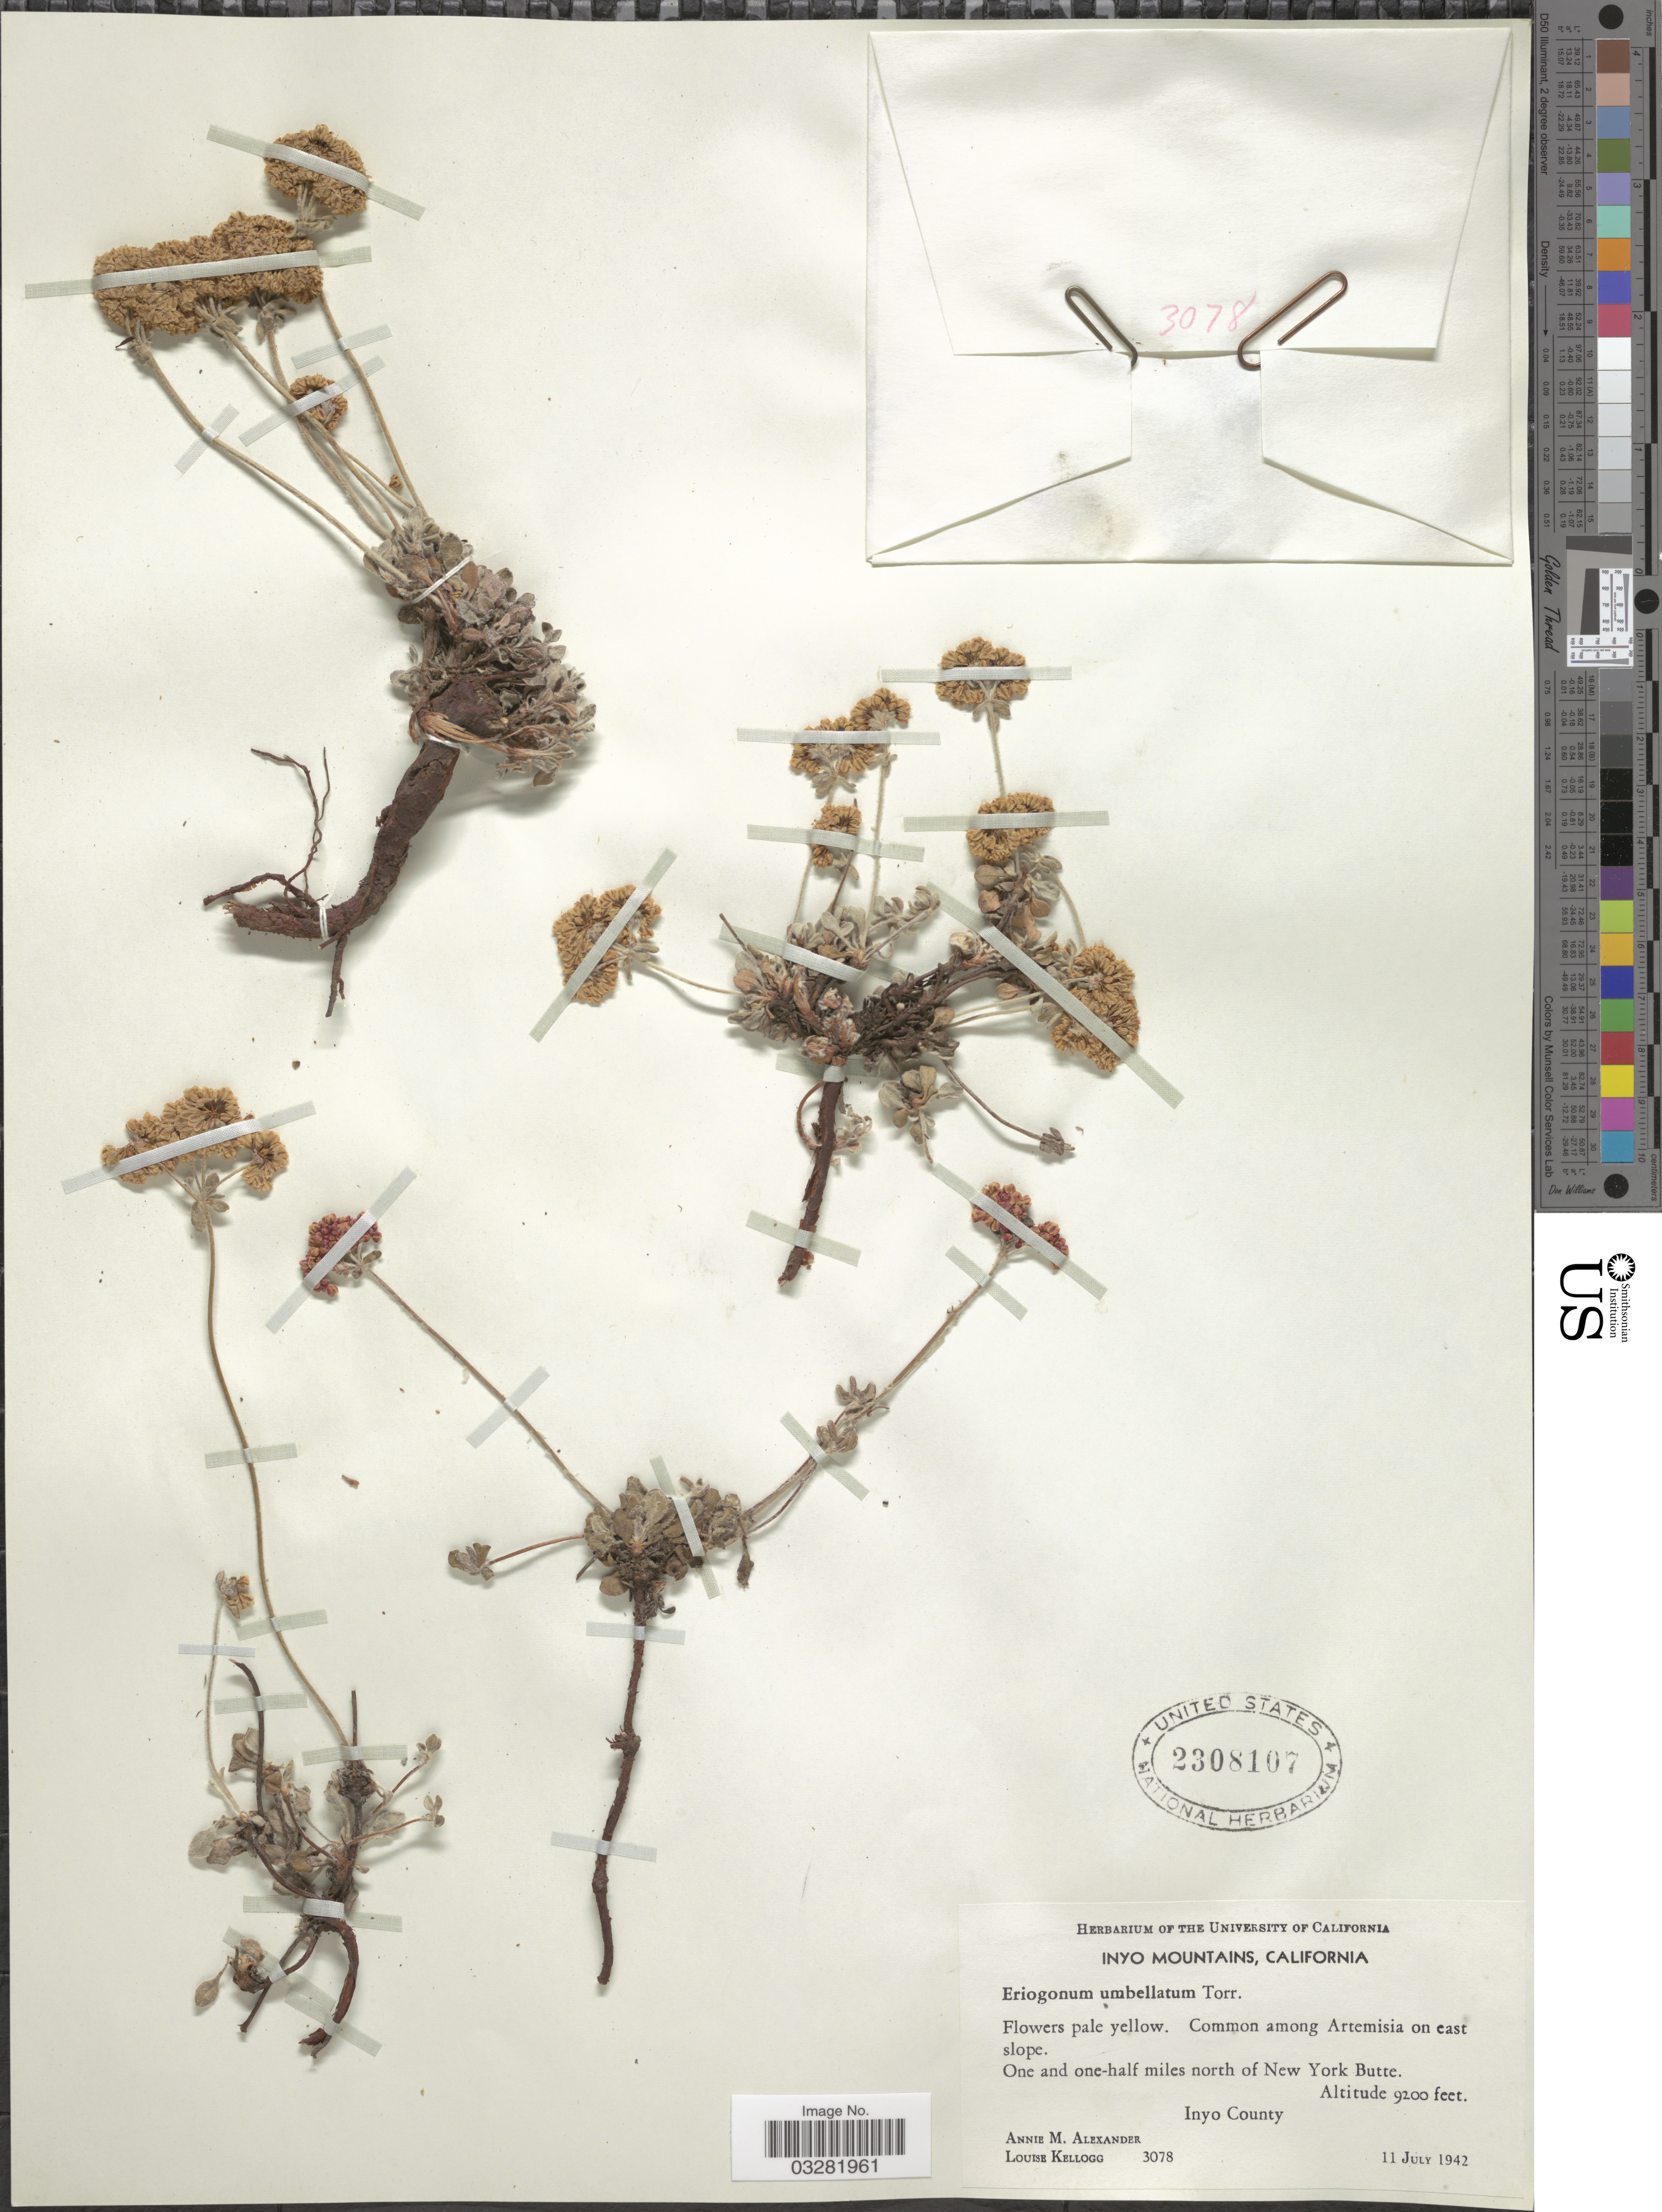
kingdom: Plantae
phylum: Tracheophyta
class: Magnoliopsida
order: Caryophyllales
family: Polygonaceae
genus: Eriogonum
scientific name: Eriogonum umbellatum var. versicolor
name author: S. Stokes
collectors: A. M. Alexander & L. Kellog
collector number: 3078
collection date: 1942-07-11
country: United States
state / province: California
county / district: Inyo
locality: Inyo Mountains. One and one-half miles north of New York Butte. Inyo County.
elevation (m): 2804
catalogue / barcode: US 2308107